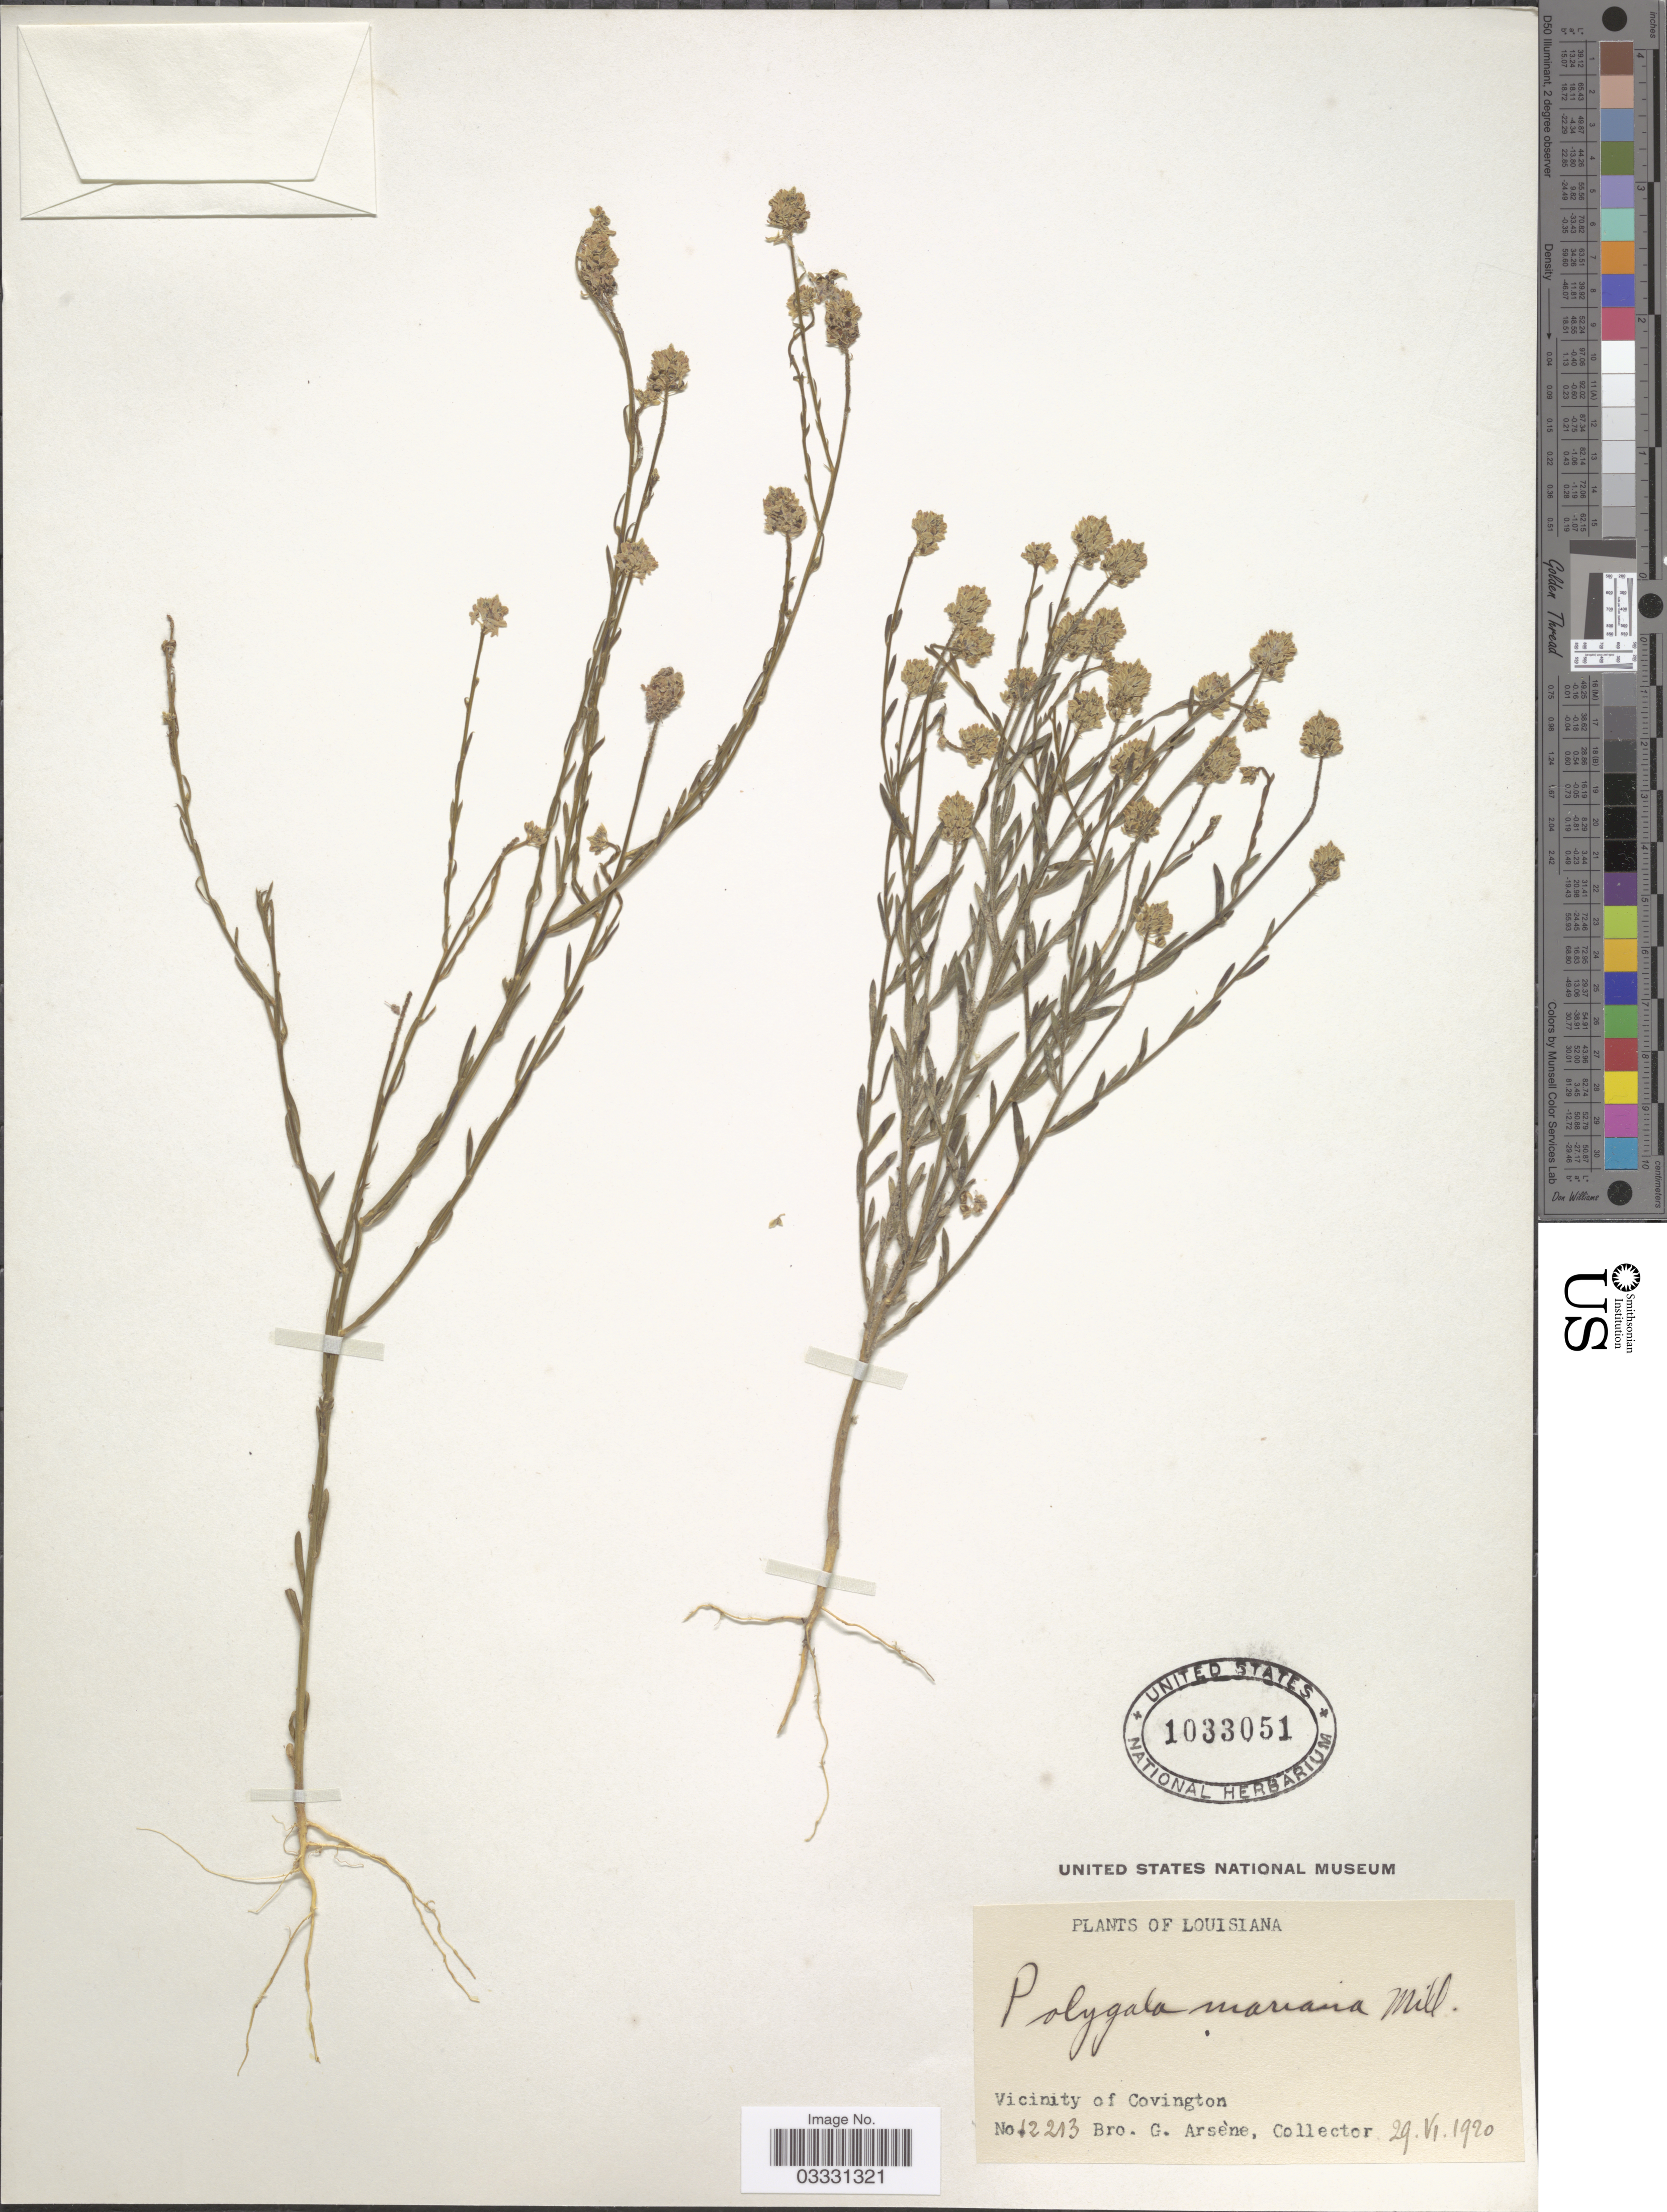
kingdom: Plantae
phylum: Tracheophyta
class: Magnoliopsida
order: Fabales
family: Polygalaceae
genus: Polygala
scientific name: Polygala mariana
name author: Mill.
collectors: Bro. G. Arsène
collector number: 12213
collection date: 1920-06-29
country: United States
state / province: Louisiana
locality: Vicinity of Covington.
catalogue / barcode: US 1033051